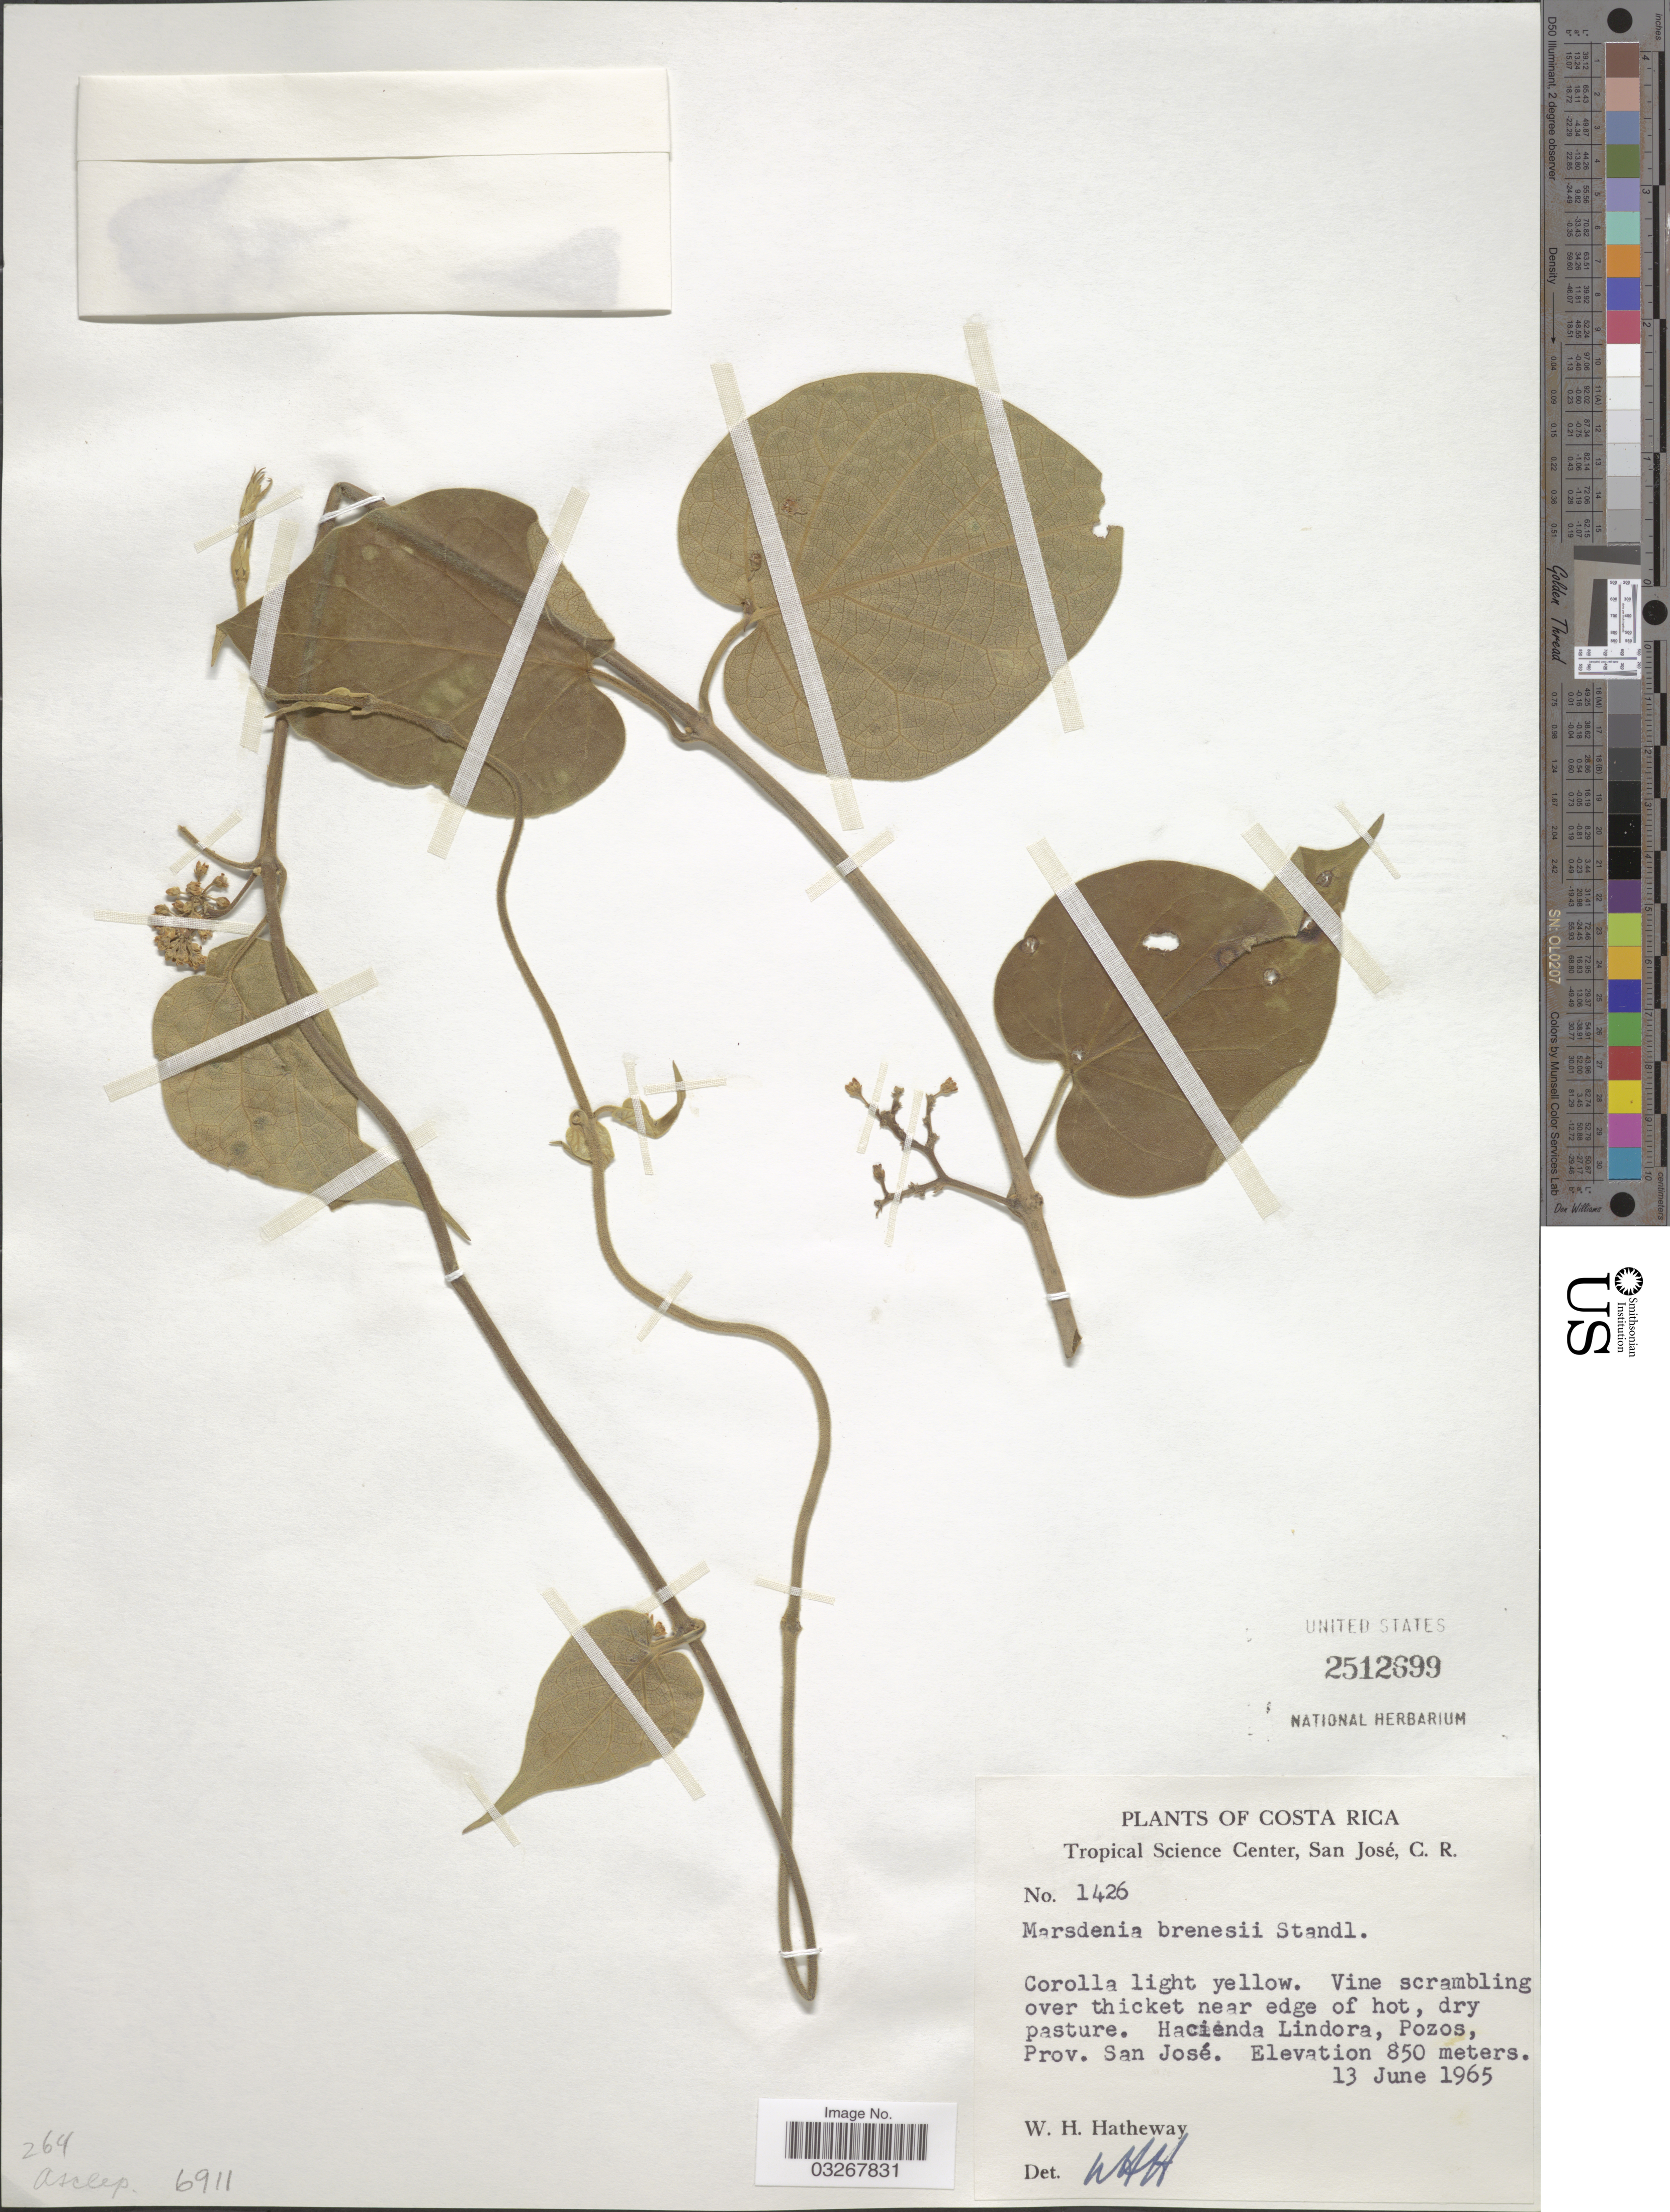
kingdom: Plantae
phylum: Tracheophyta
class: Magnoliopsida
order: Gentianales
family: Apocynaceae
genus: Marsdenia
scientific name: Marsdenia brenesii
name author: Standl.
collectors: W. H. Hatheway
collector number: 1426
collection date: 1965-06-13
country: Costa Rica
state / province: San José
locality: Hacienda Lindora, Pozos.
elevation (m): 850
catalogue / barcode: US 2512699